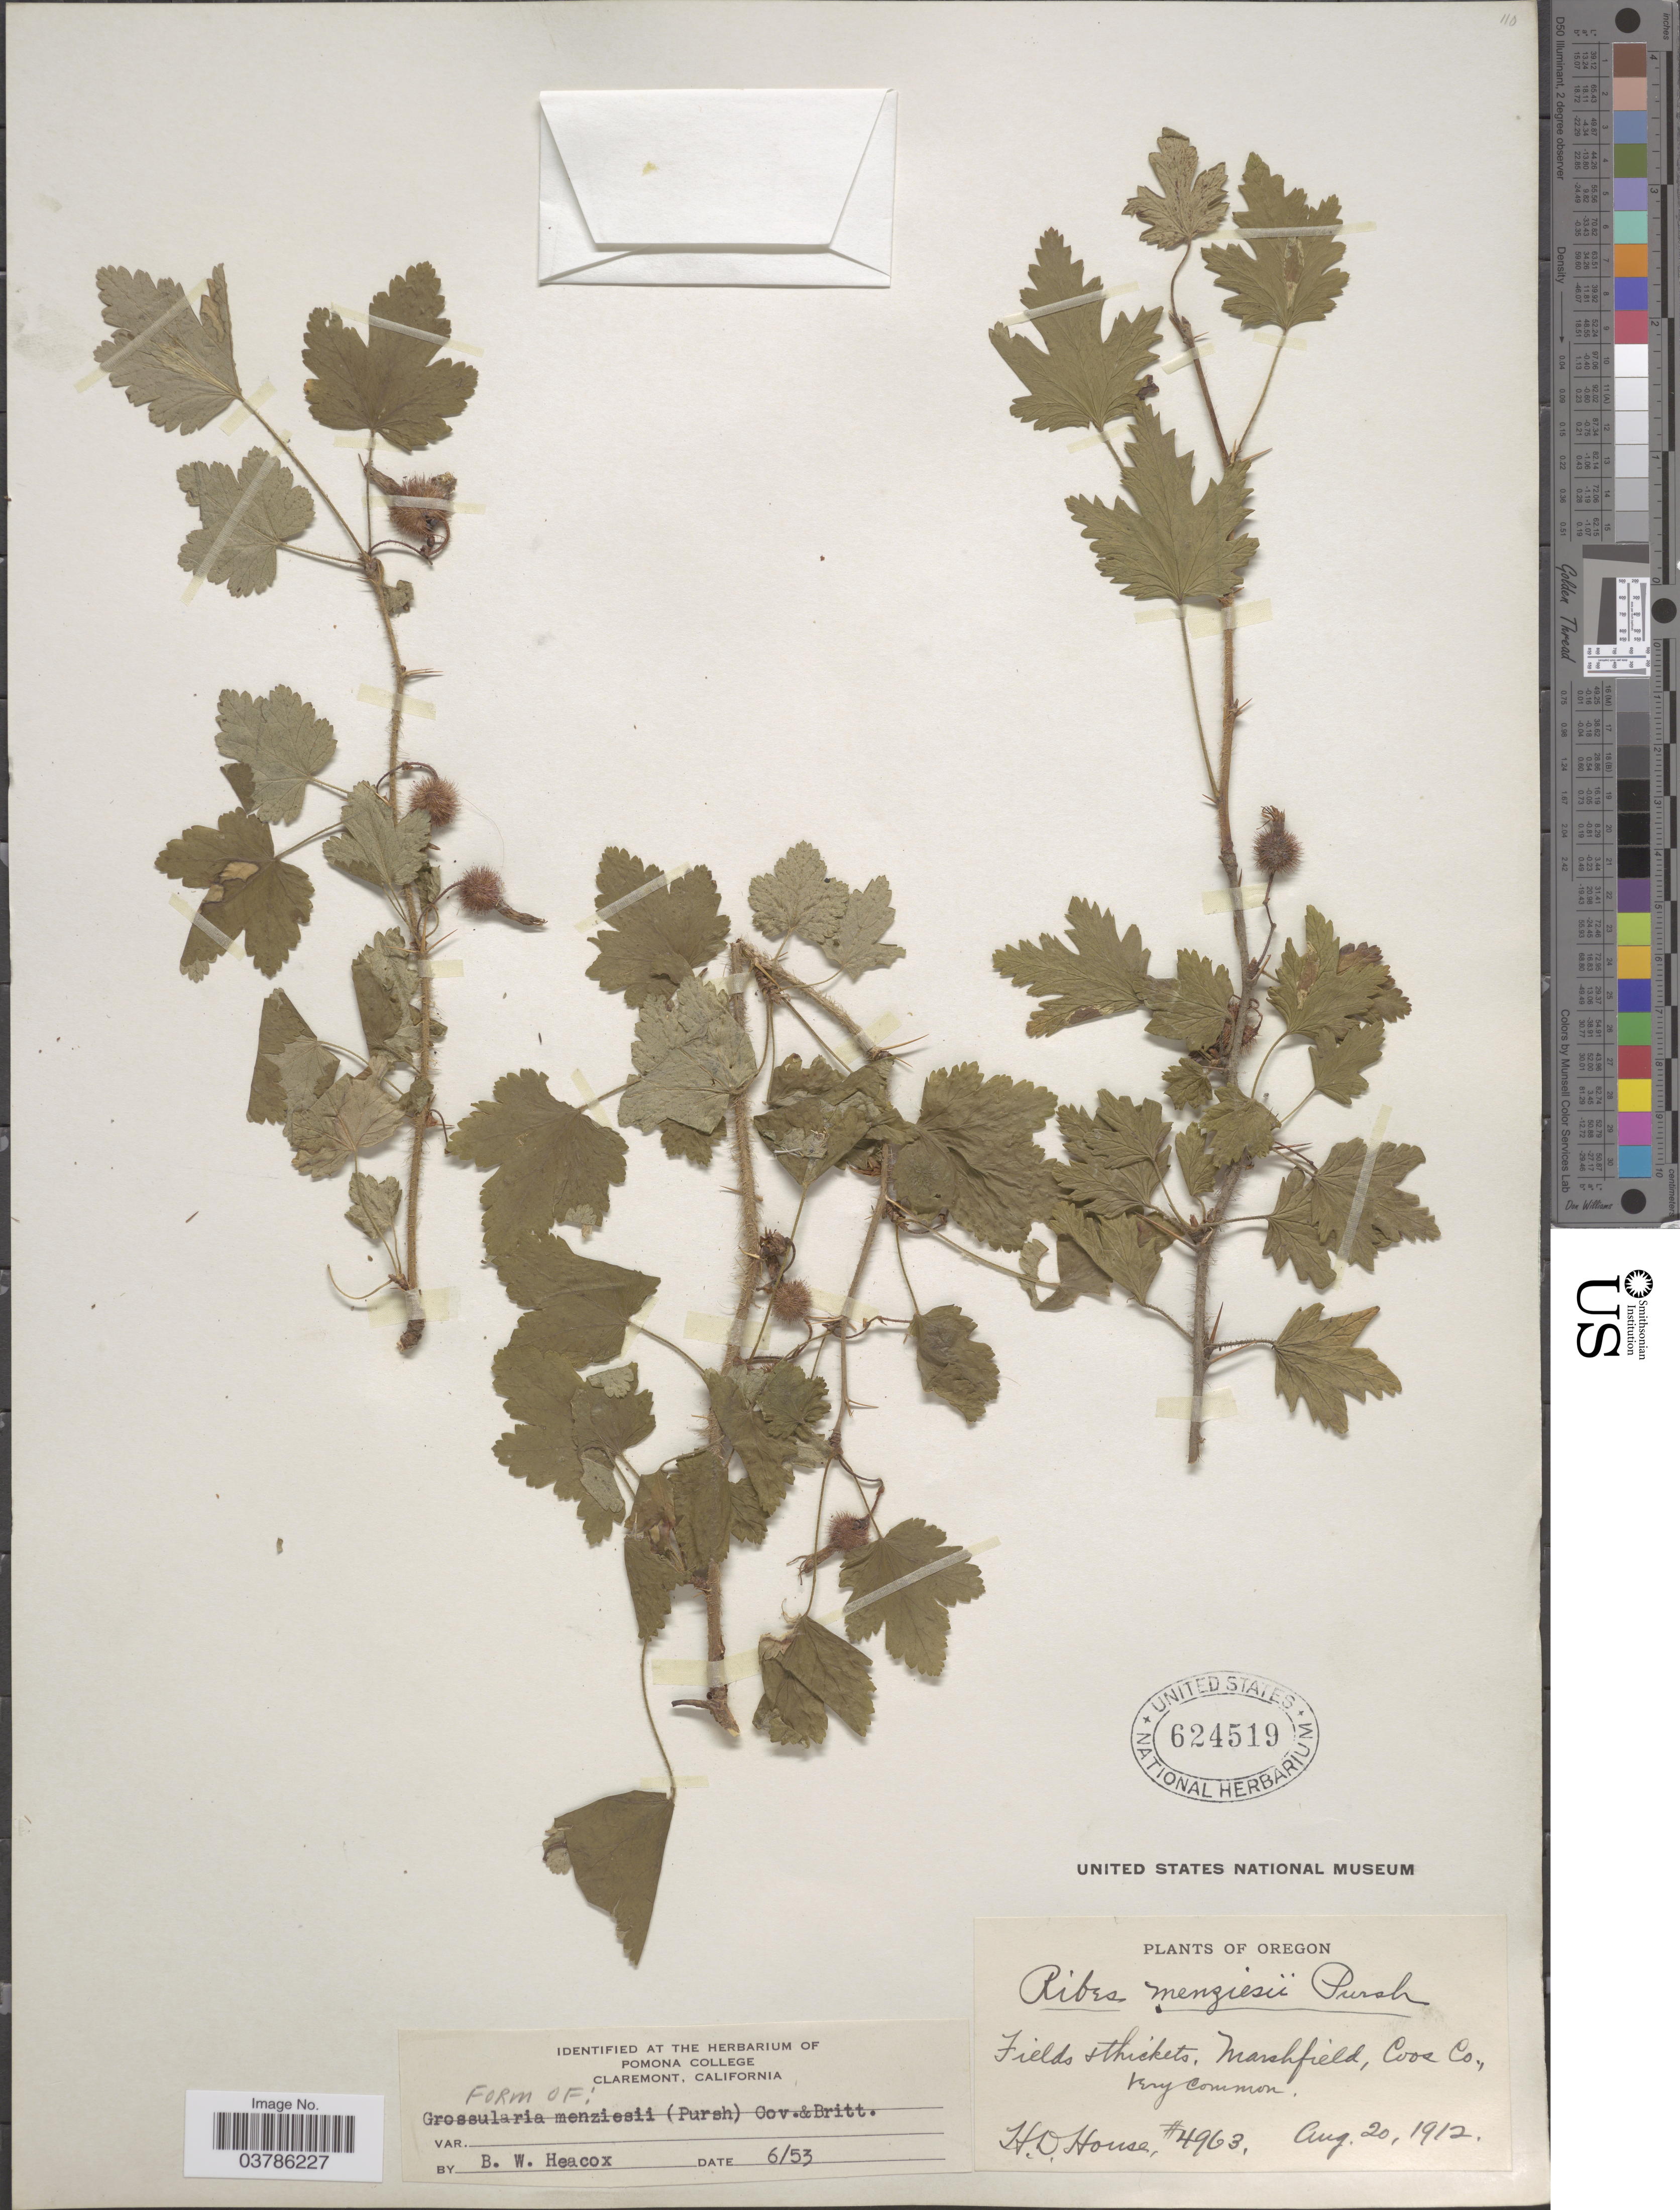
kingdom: Plantae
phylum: Tracheophyta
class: Magnoliopsida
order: Saxifragales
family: Grossulariaceae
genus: Ribes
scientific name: Ribes menziesii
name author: Pursh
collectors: H. D. House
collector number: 4963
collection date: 1912-08-20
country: United States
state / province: Oregon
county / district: Coos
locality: Fields thickets, marshfield, Coos Co.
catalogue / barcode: US 624519